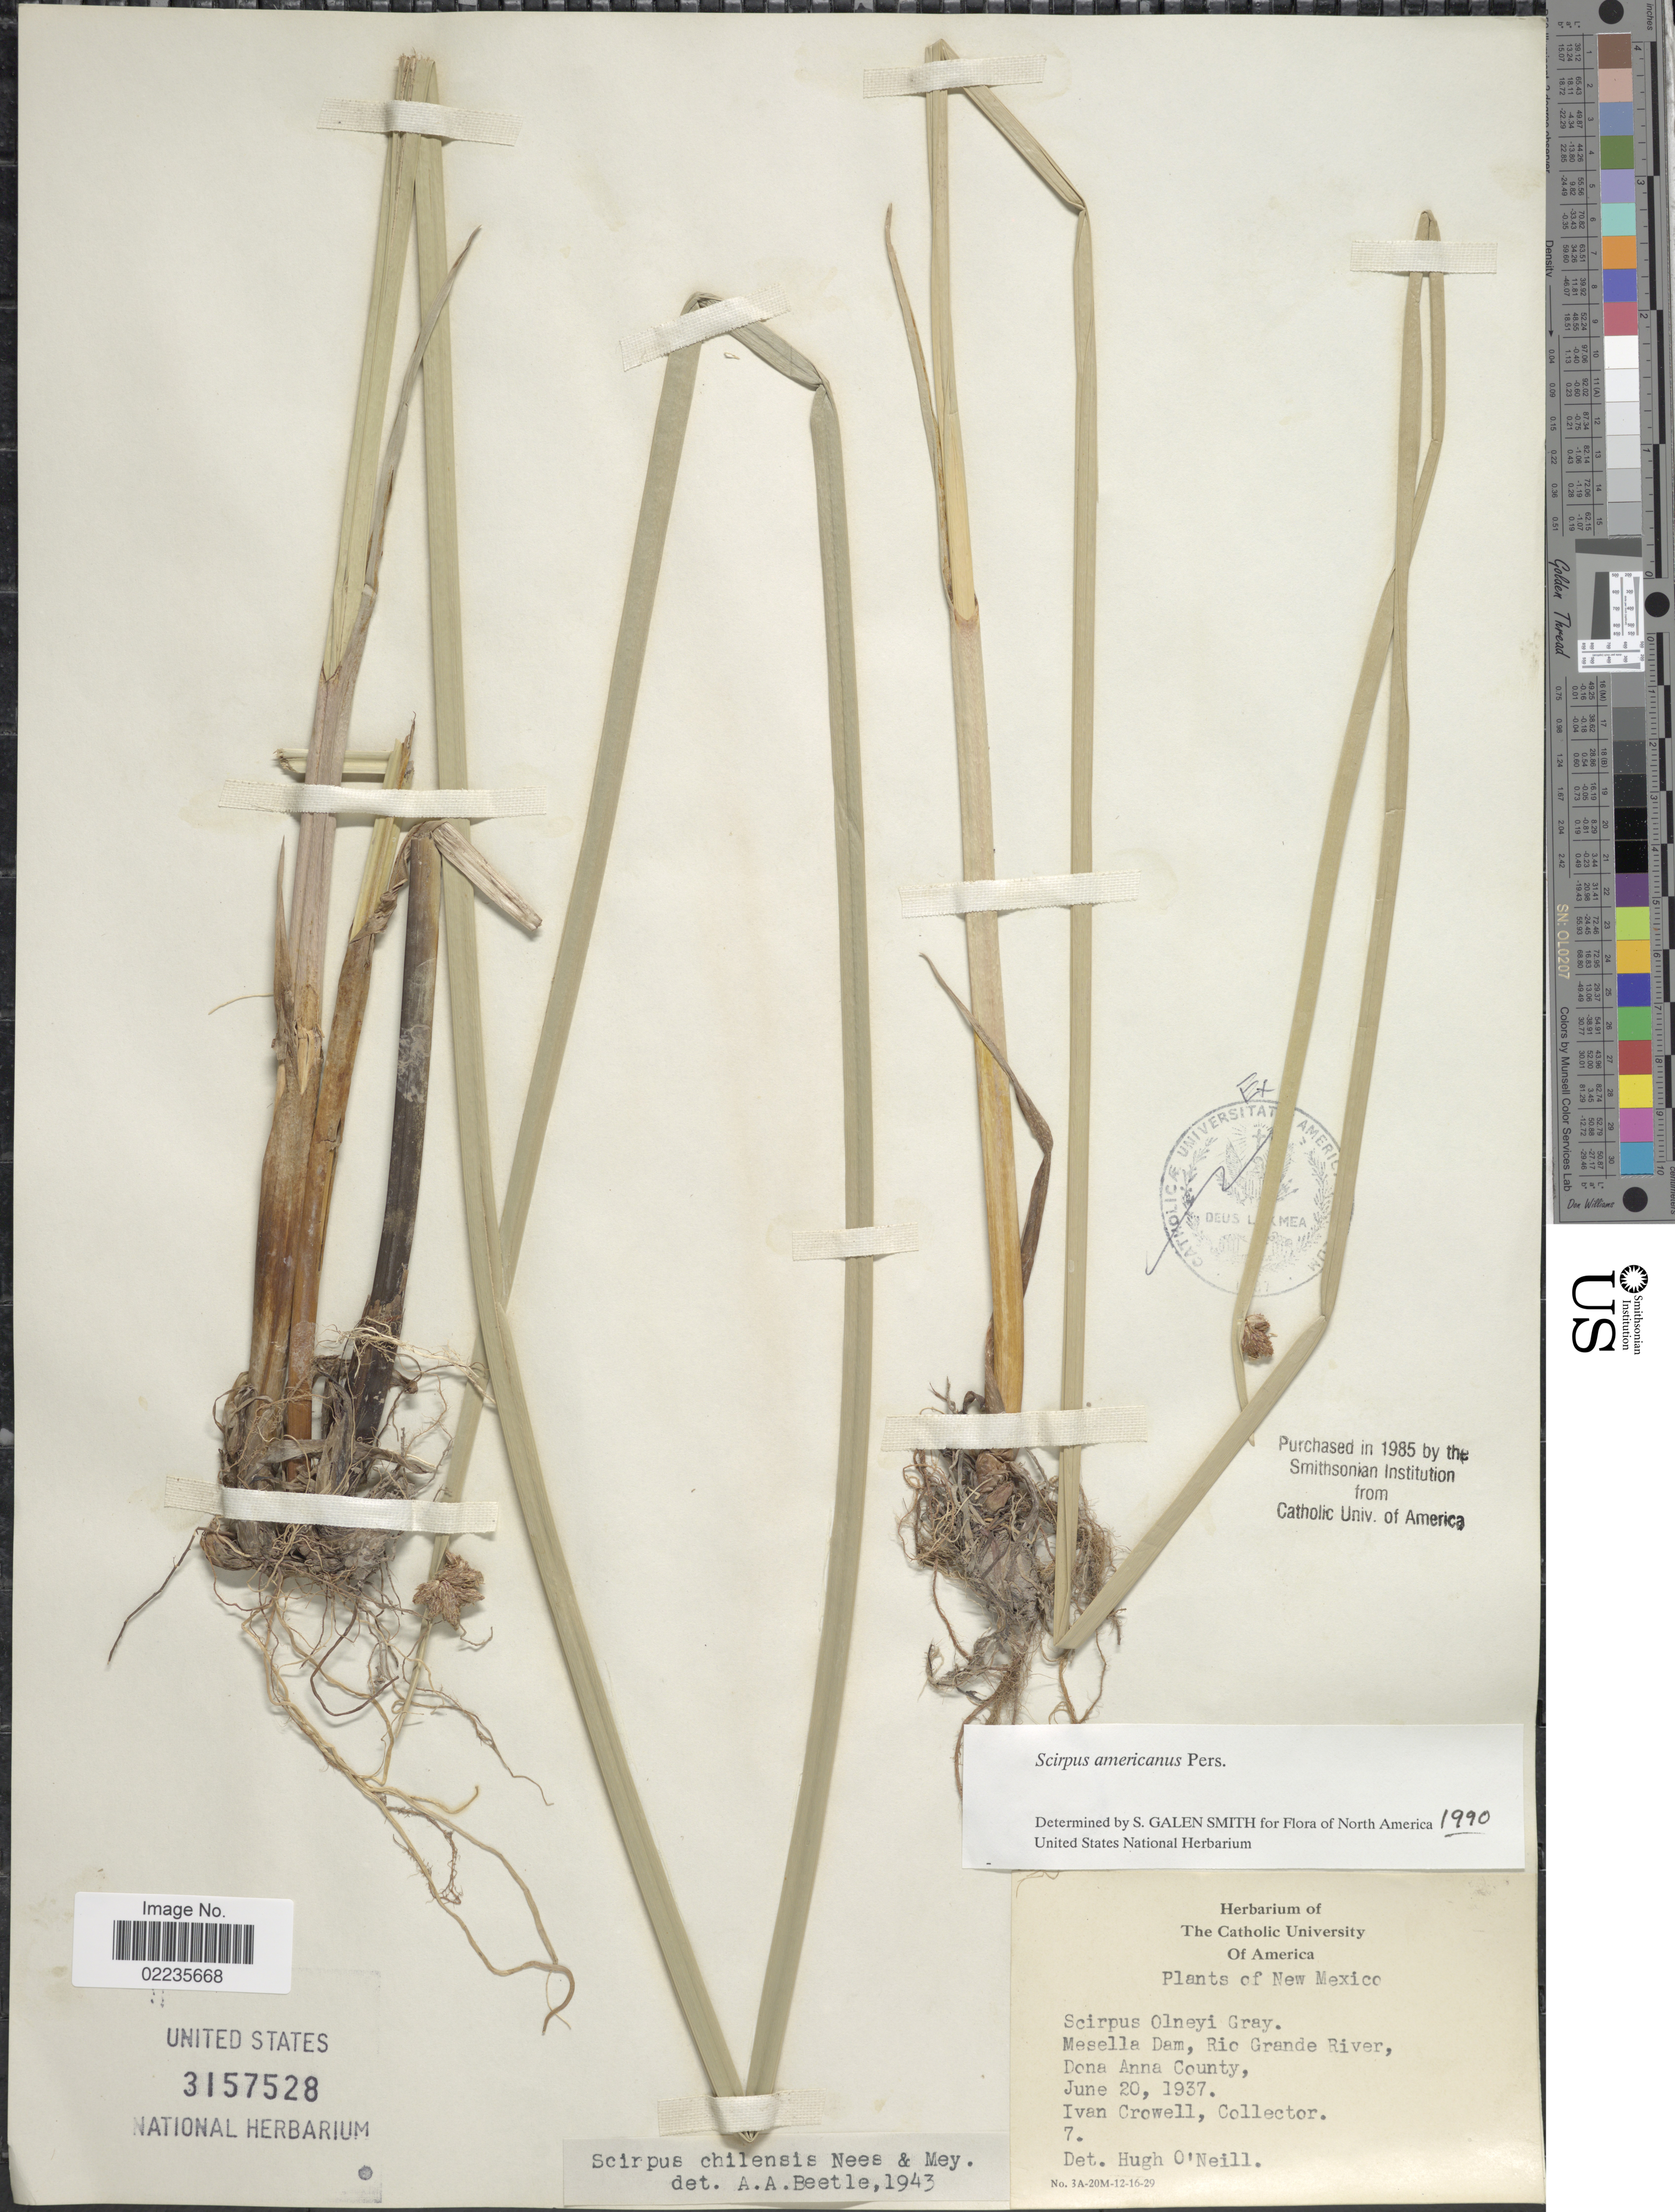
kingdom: Plantae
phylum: Tracheophyta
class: Liliopsida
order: Poales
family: Cyperaceae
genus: Schoenoplectus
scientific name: Schoenoplectus americanus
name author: (Pers.) Volkart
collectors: I. Crowell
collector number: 7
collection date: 1937-06-20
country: United States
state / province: New Mexico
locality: Mesella Dam, Rio Grande River, Dona Anna County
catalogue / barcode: US 3157528